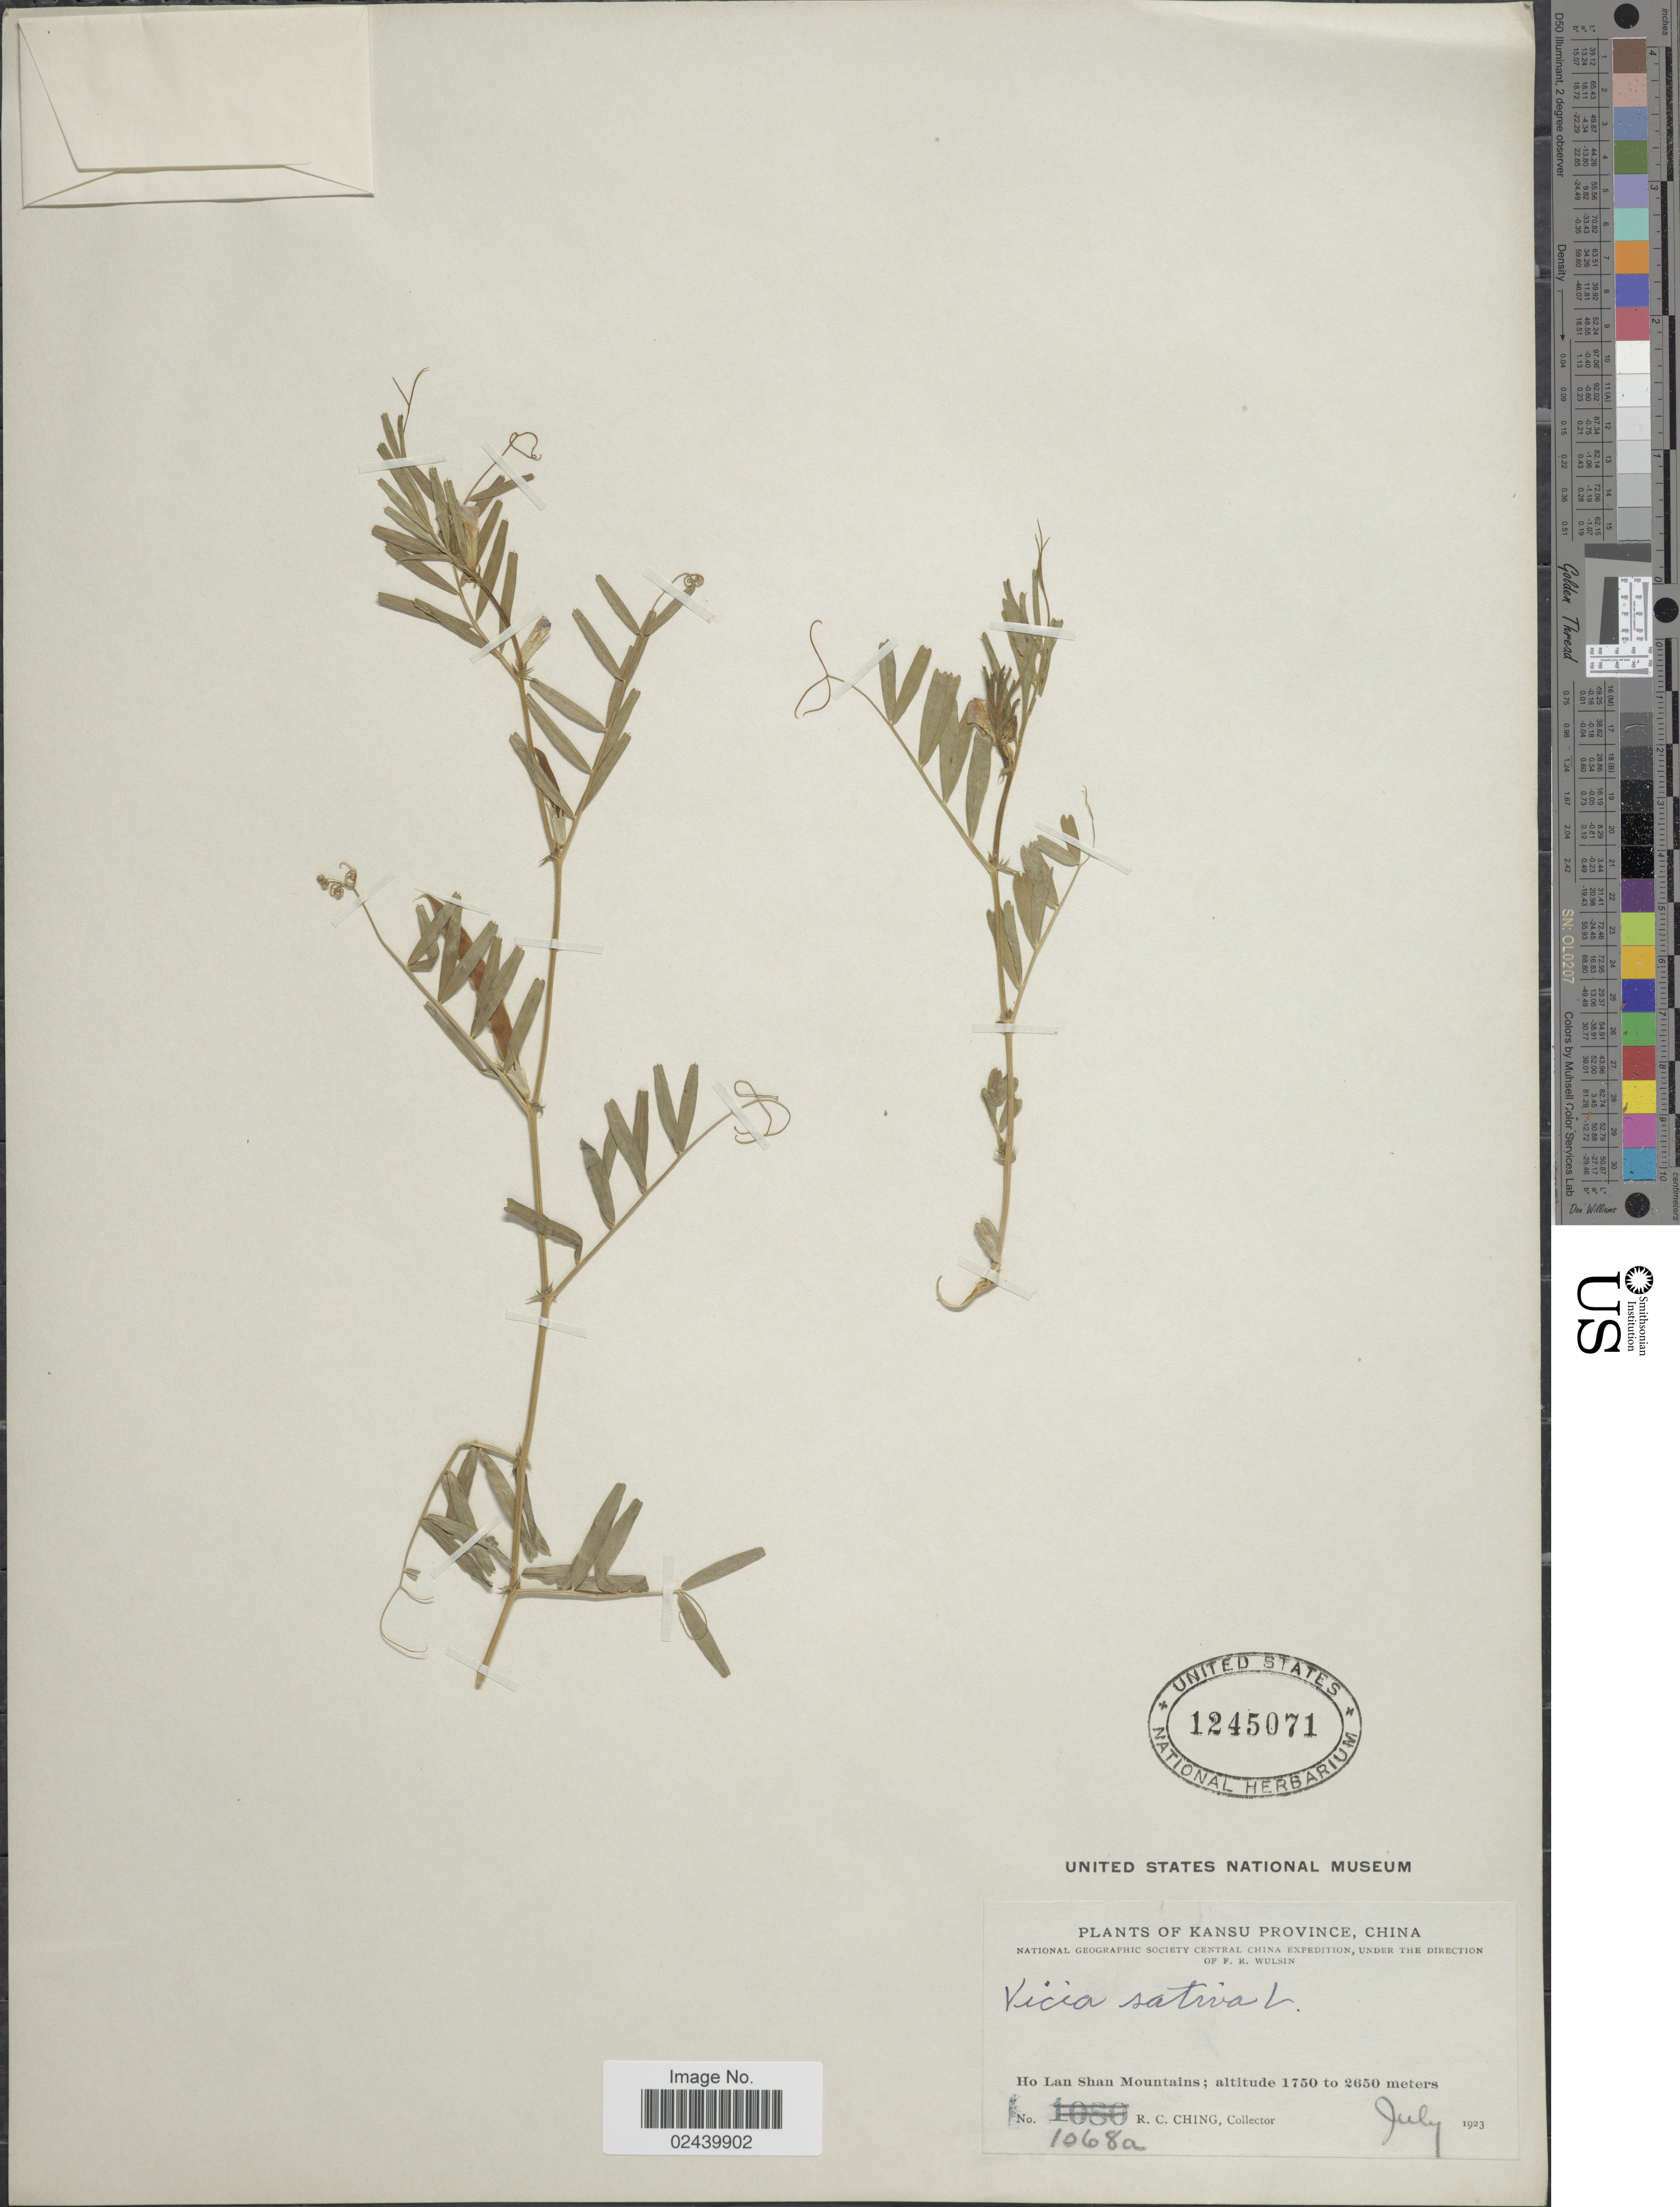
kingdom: Plantae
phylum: Tracheophyta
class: Magnoliopsida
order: Fabales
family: Fabaceae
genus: Vicia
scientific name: Vicia sativa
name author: L.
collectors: R. C. Ching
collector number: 1068a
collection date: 1923-07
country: China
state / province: Gansu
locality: Kansu Province. Ho Lan Shan Mountains. Central China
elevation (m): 1750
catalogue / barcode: US 1245071